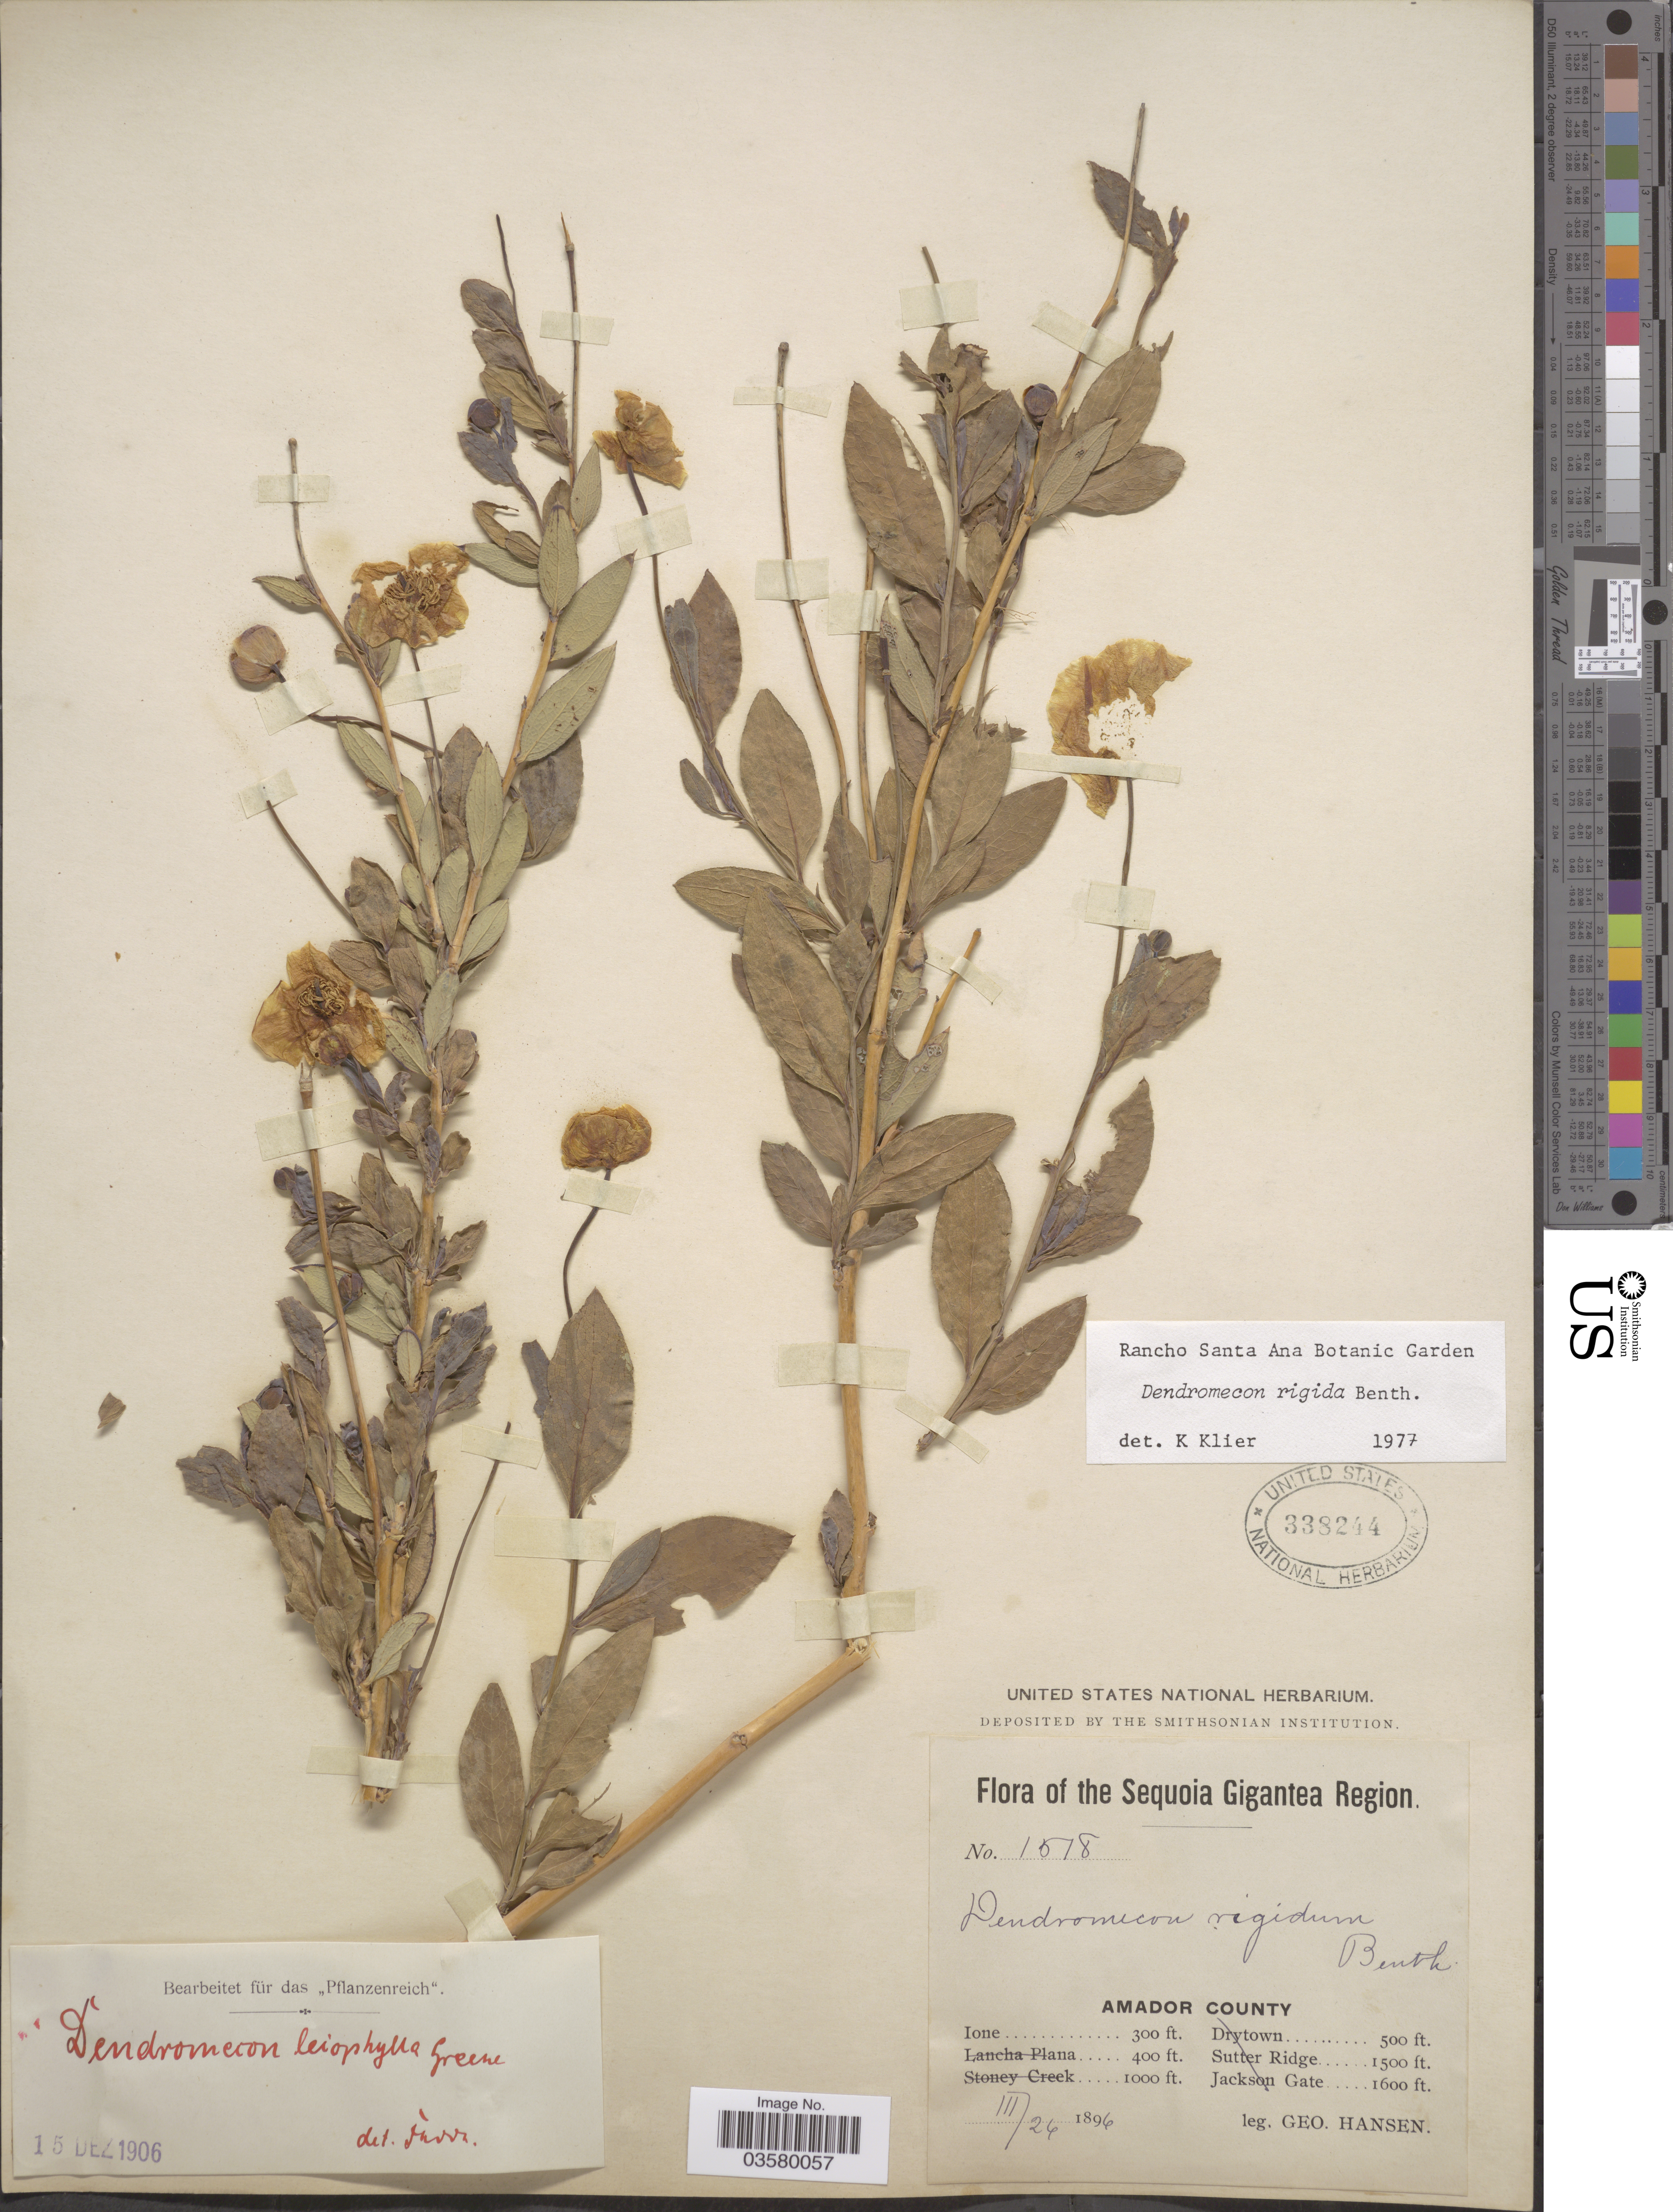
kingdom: Plantae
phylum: Tracheophyta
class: Magnoliopsida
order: Ranunculales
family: Papaveraceae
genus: Dendromecon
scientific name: Dendromecon rigida subsp. rigida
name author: Benth.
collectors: G. Hansen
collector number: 1518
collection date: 1896-03-26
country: United States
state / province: California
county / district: Amador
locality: The Sequoia Gigantea Region. Amador County, Ione.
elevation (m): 91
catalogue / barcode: US 338244